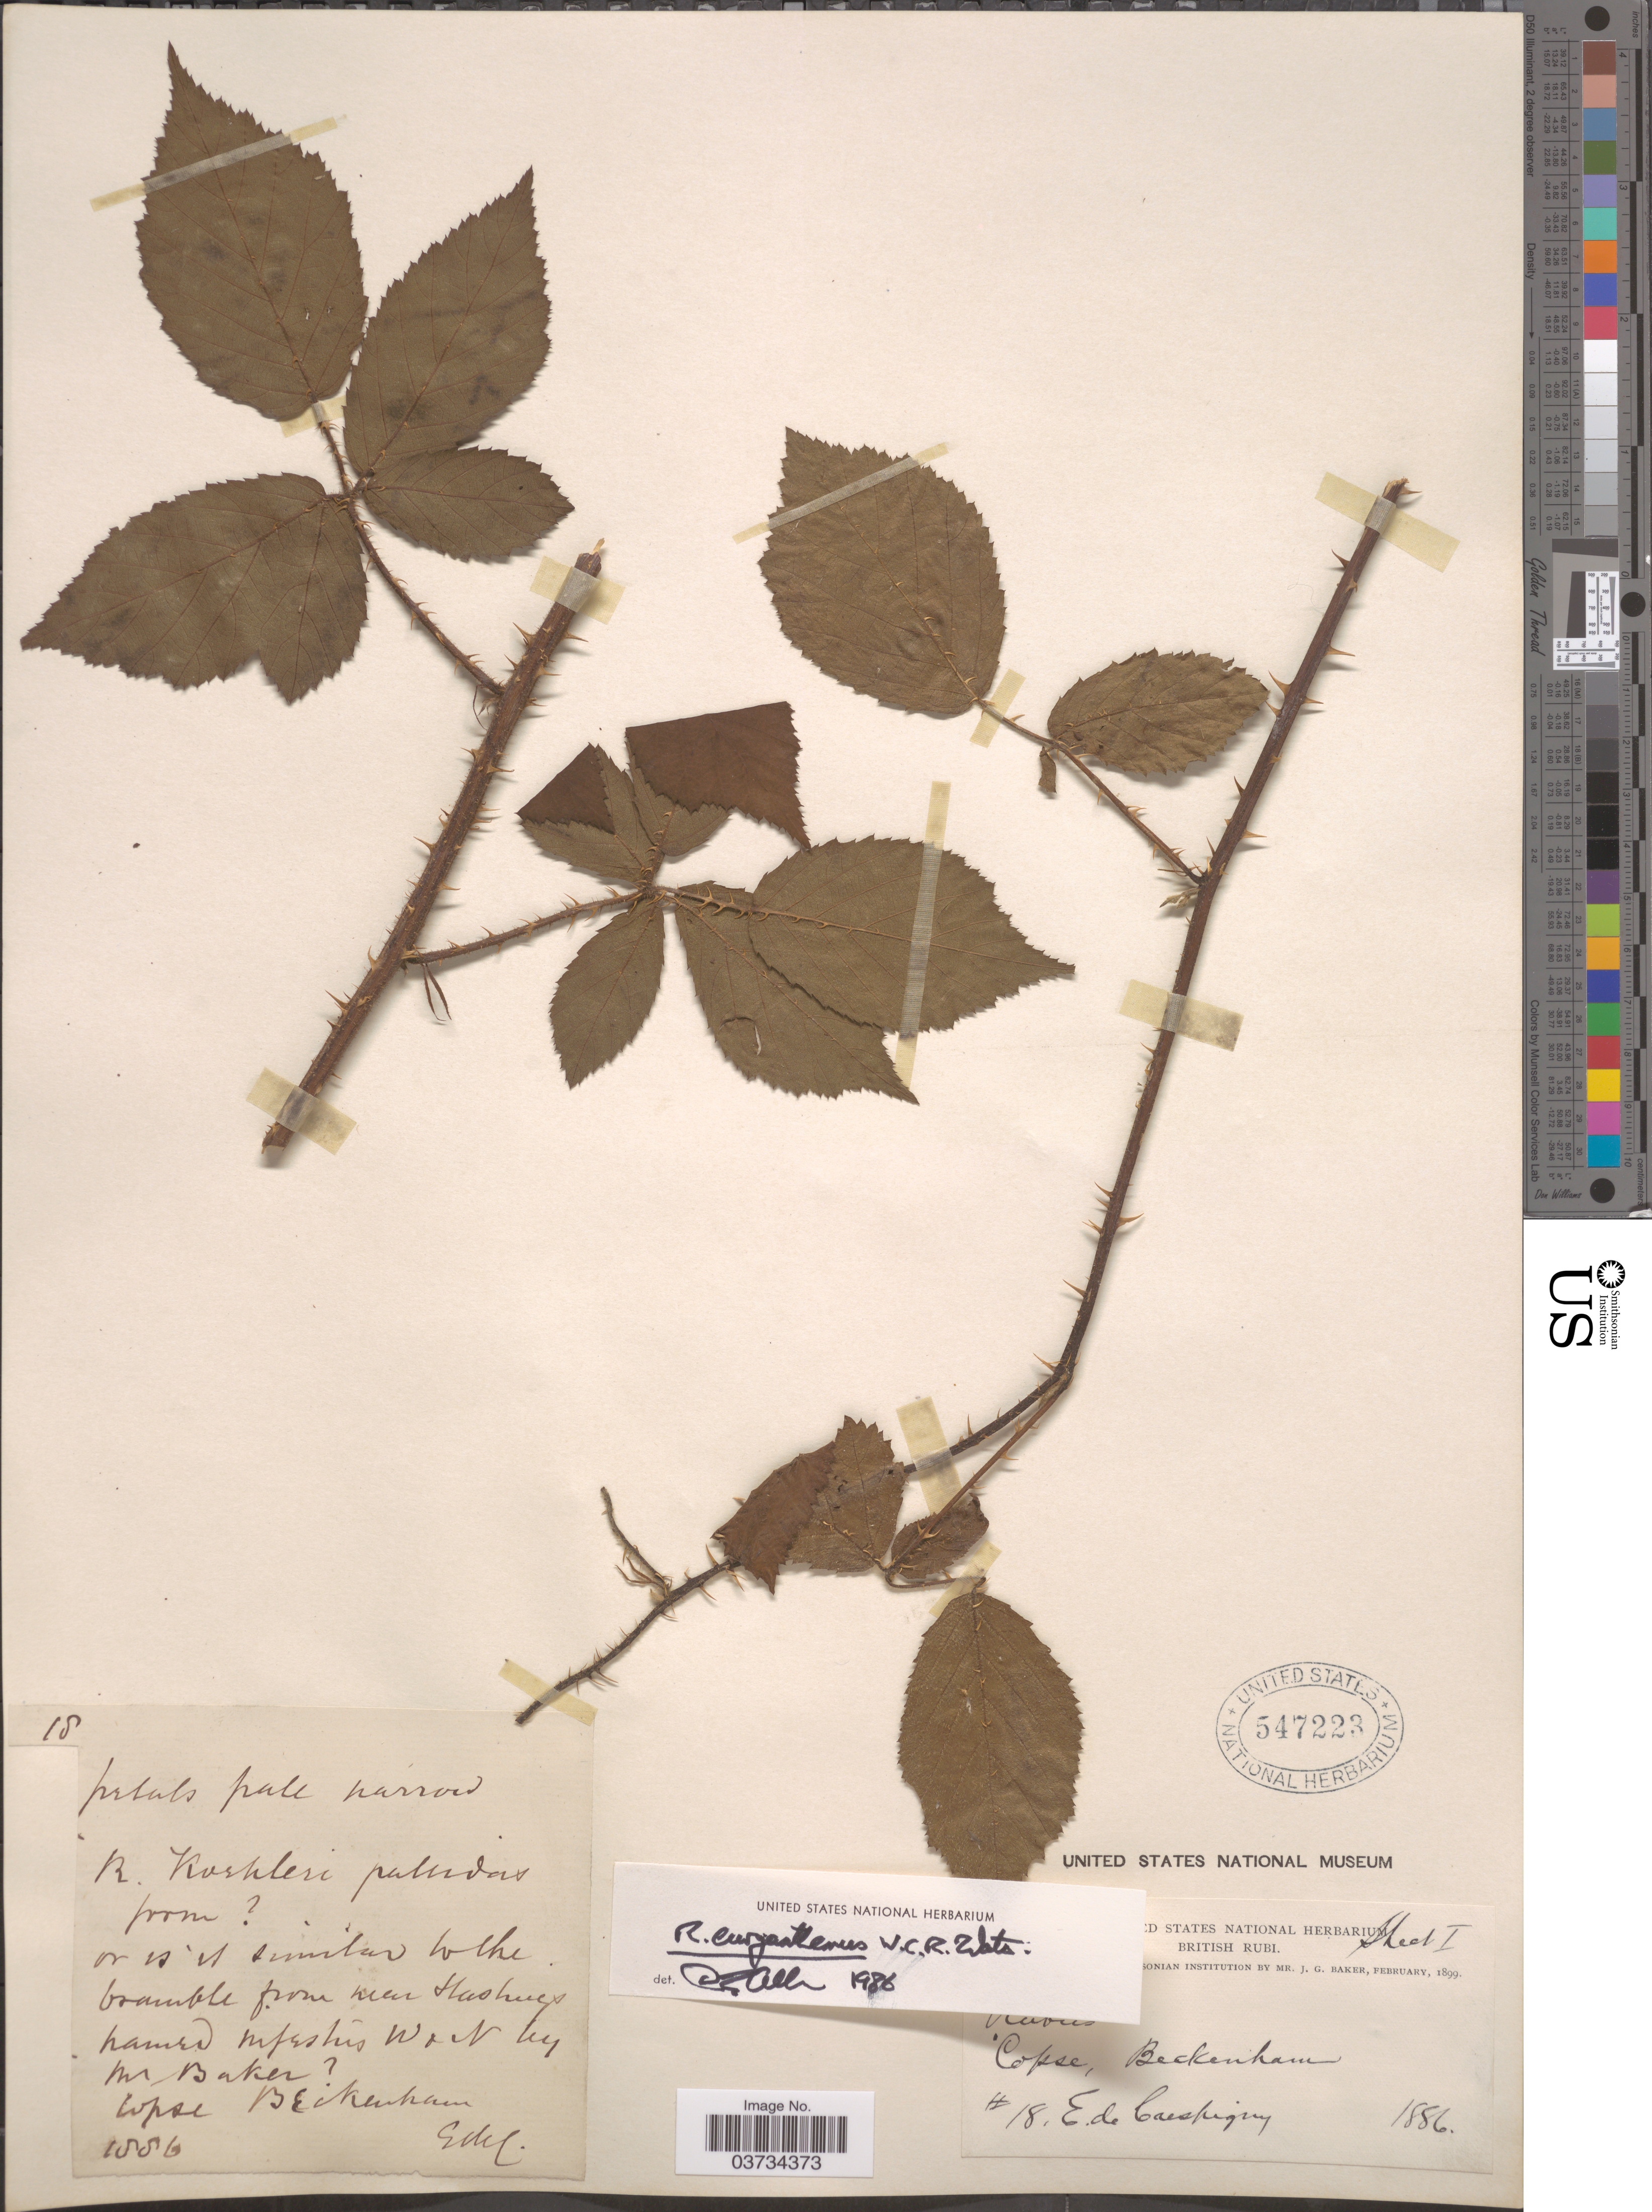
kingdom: Plantae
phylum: Tracheophyta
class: Magnoliopsida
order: Rosales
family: Rosaceae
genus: Rubus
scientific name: Rubus euryanthemus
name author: W.C.R. Watson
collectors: E. de Crespigny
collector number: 18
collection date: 1886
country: United Kingdom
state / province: England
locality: Copse, Beckenham.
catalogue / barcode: US 547223